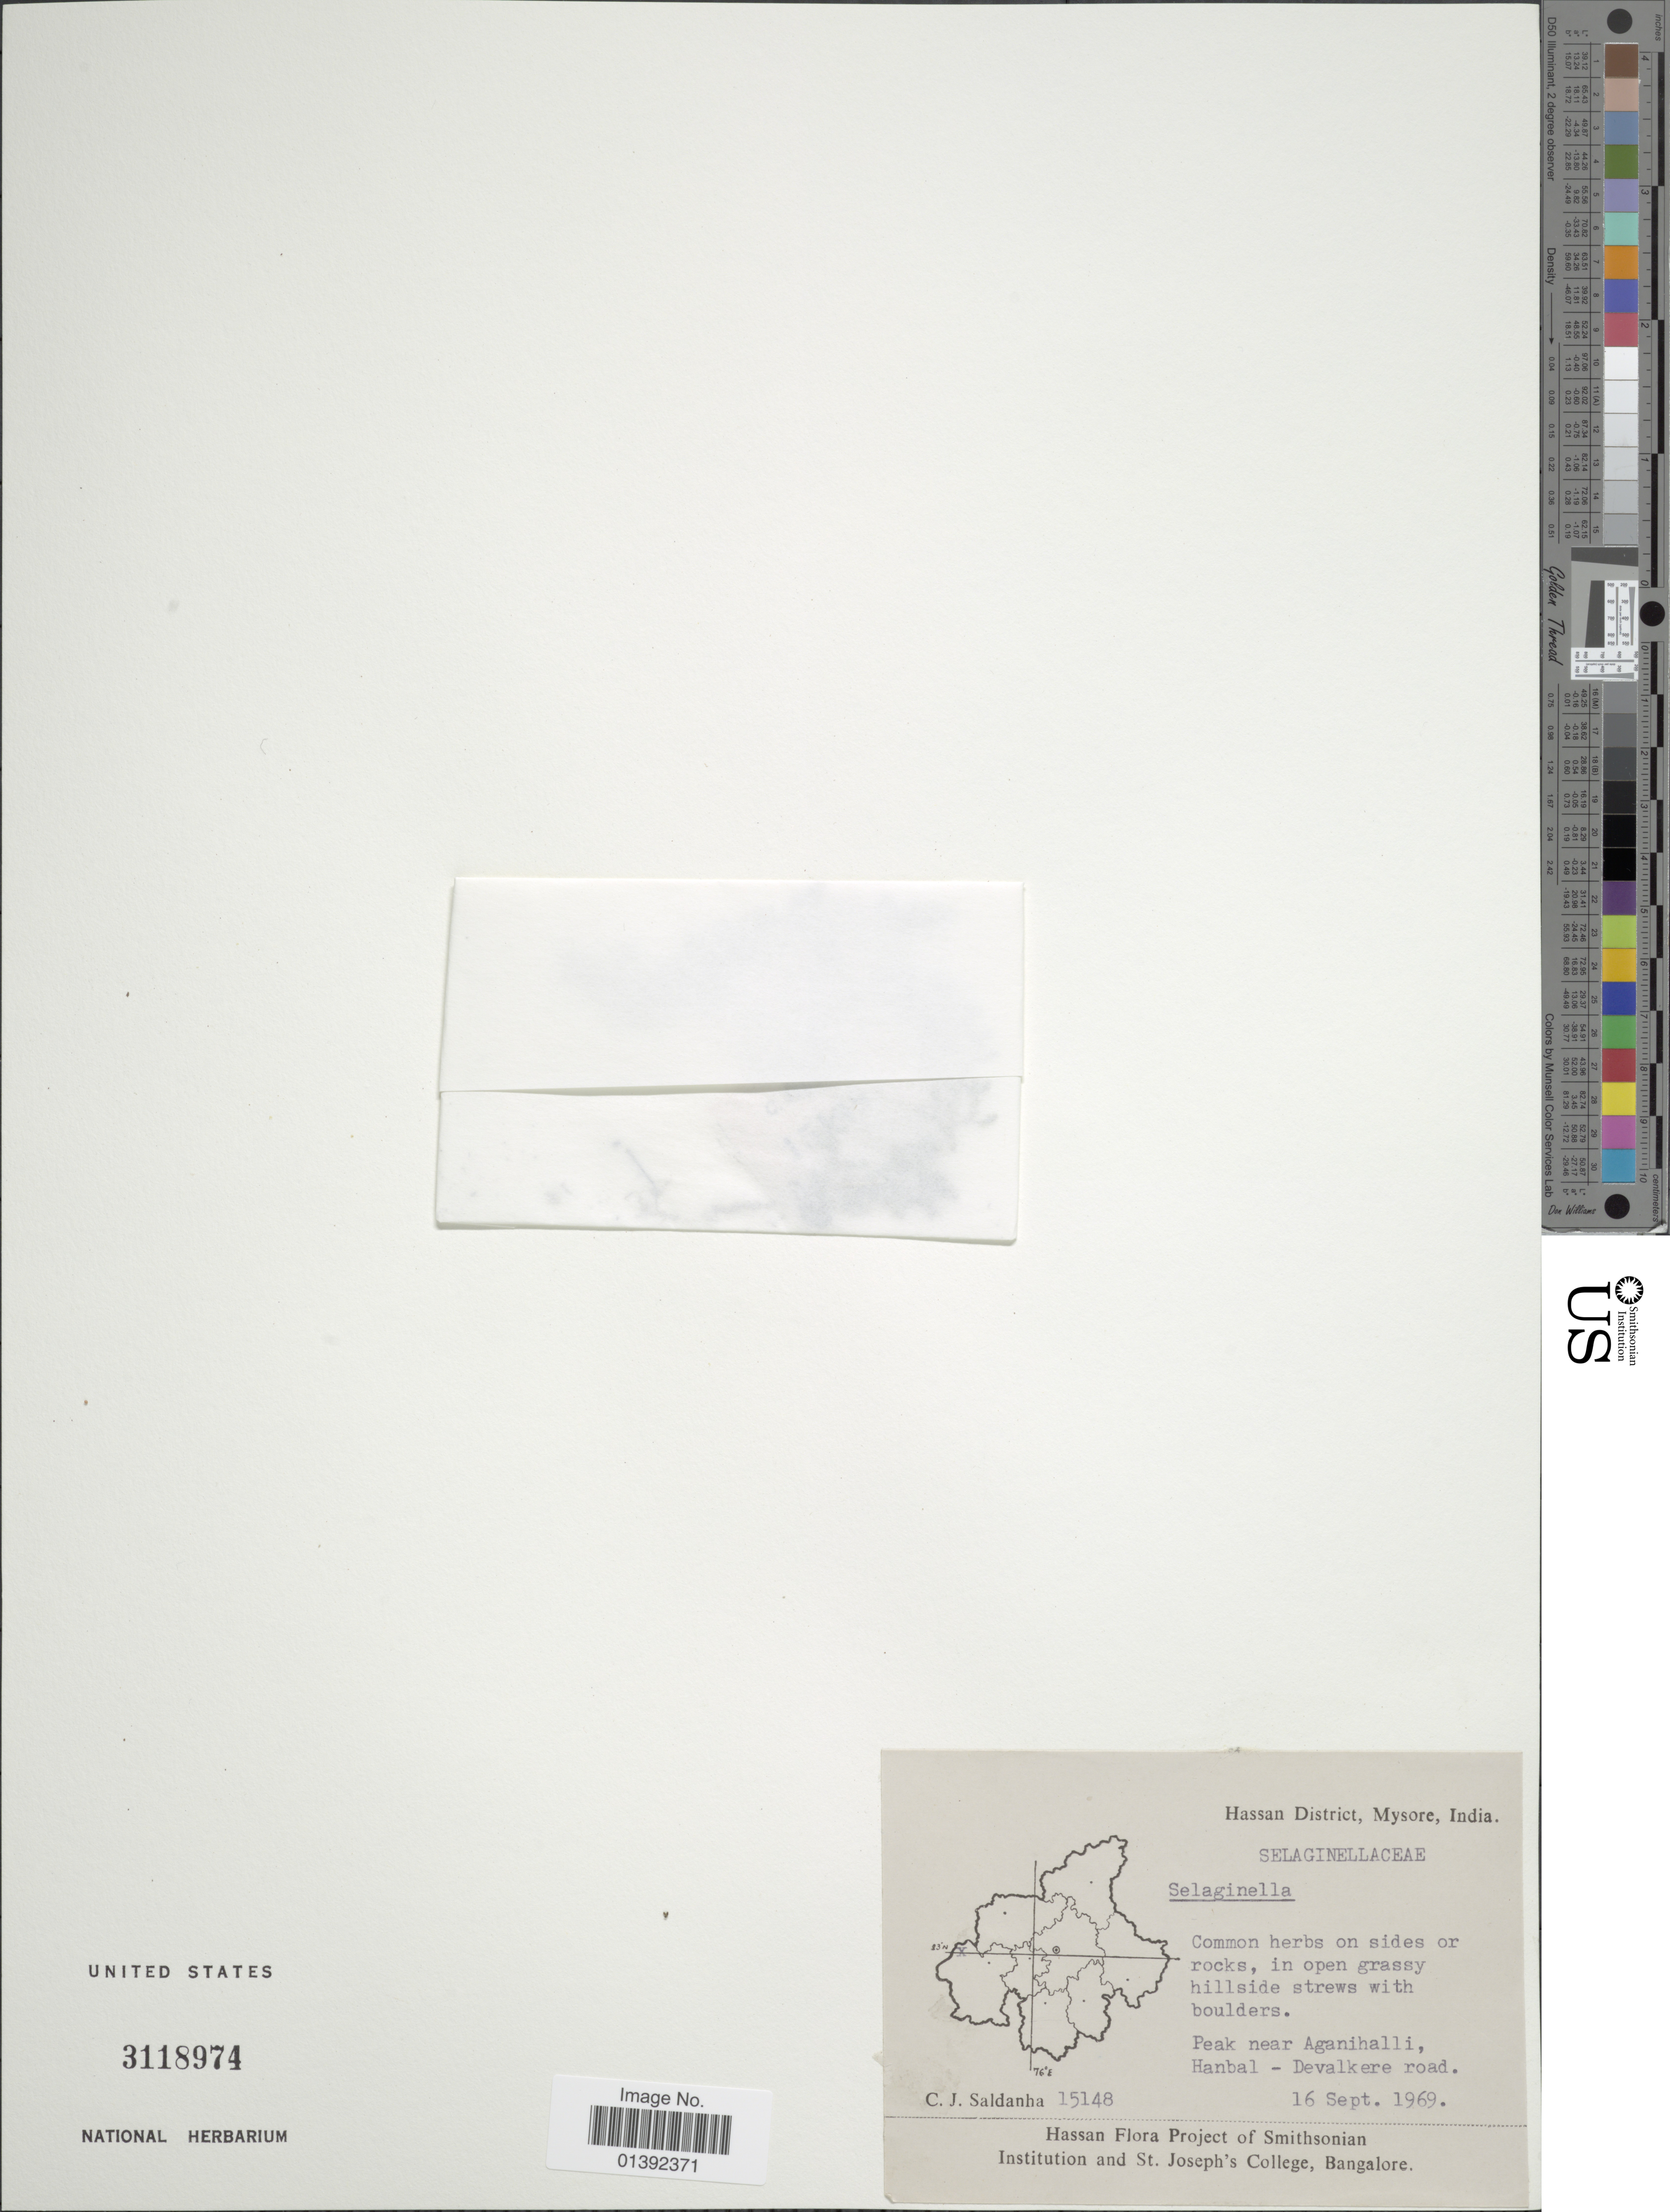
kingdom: Plantae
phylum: Tracheophyta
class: Lycopodiopsida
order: Selaginellales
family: Selaginellaceae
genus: Selaginella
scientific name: Selaginella sp.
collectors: C. J. Saldanha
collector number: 15148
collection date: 1969-09-16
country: India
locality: Hassan District, Mysore, Peak near Aganihalli Hanbal - Devalkere road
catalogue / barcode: US 3118974